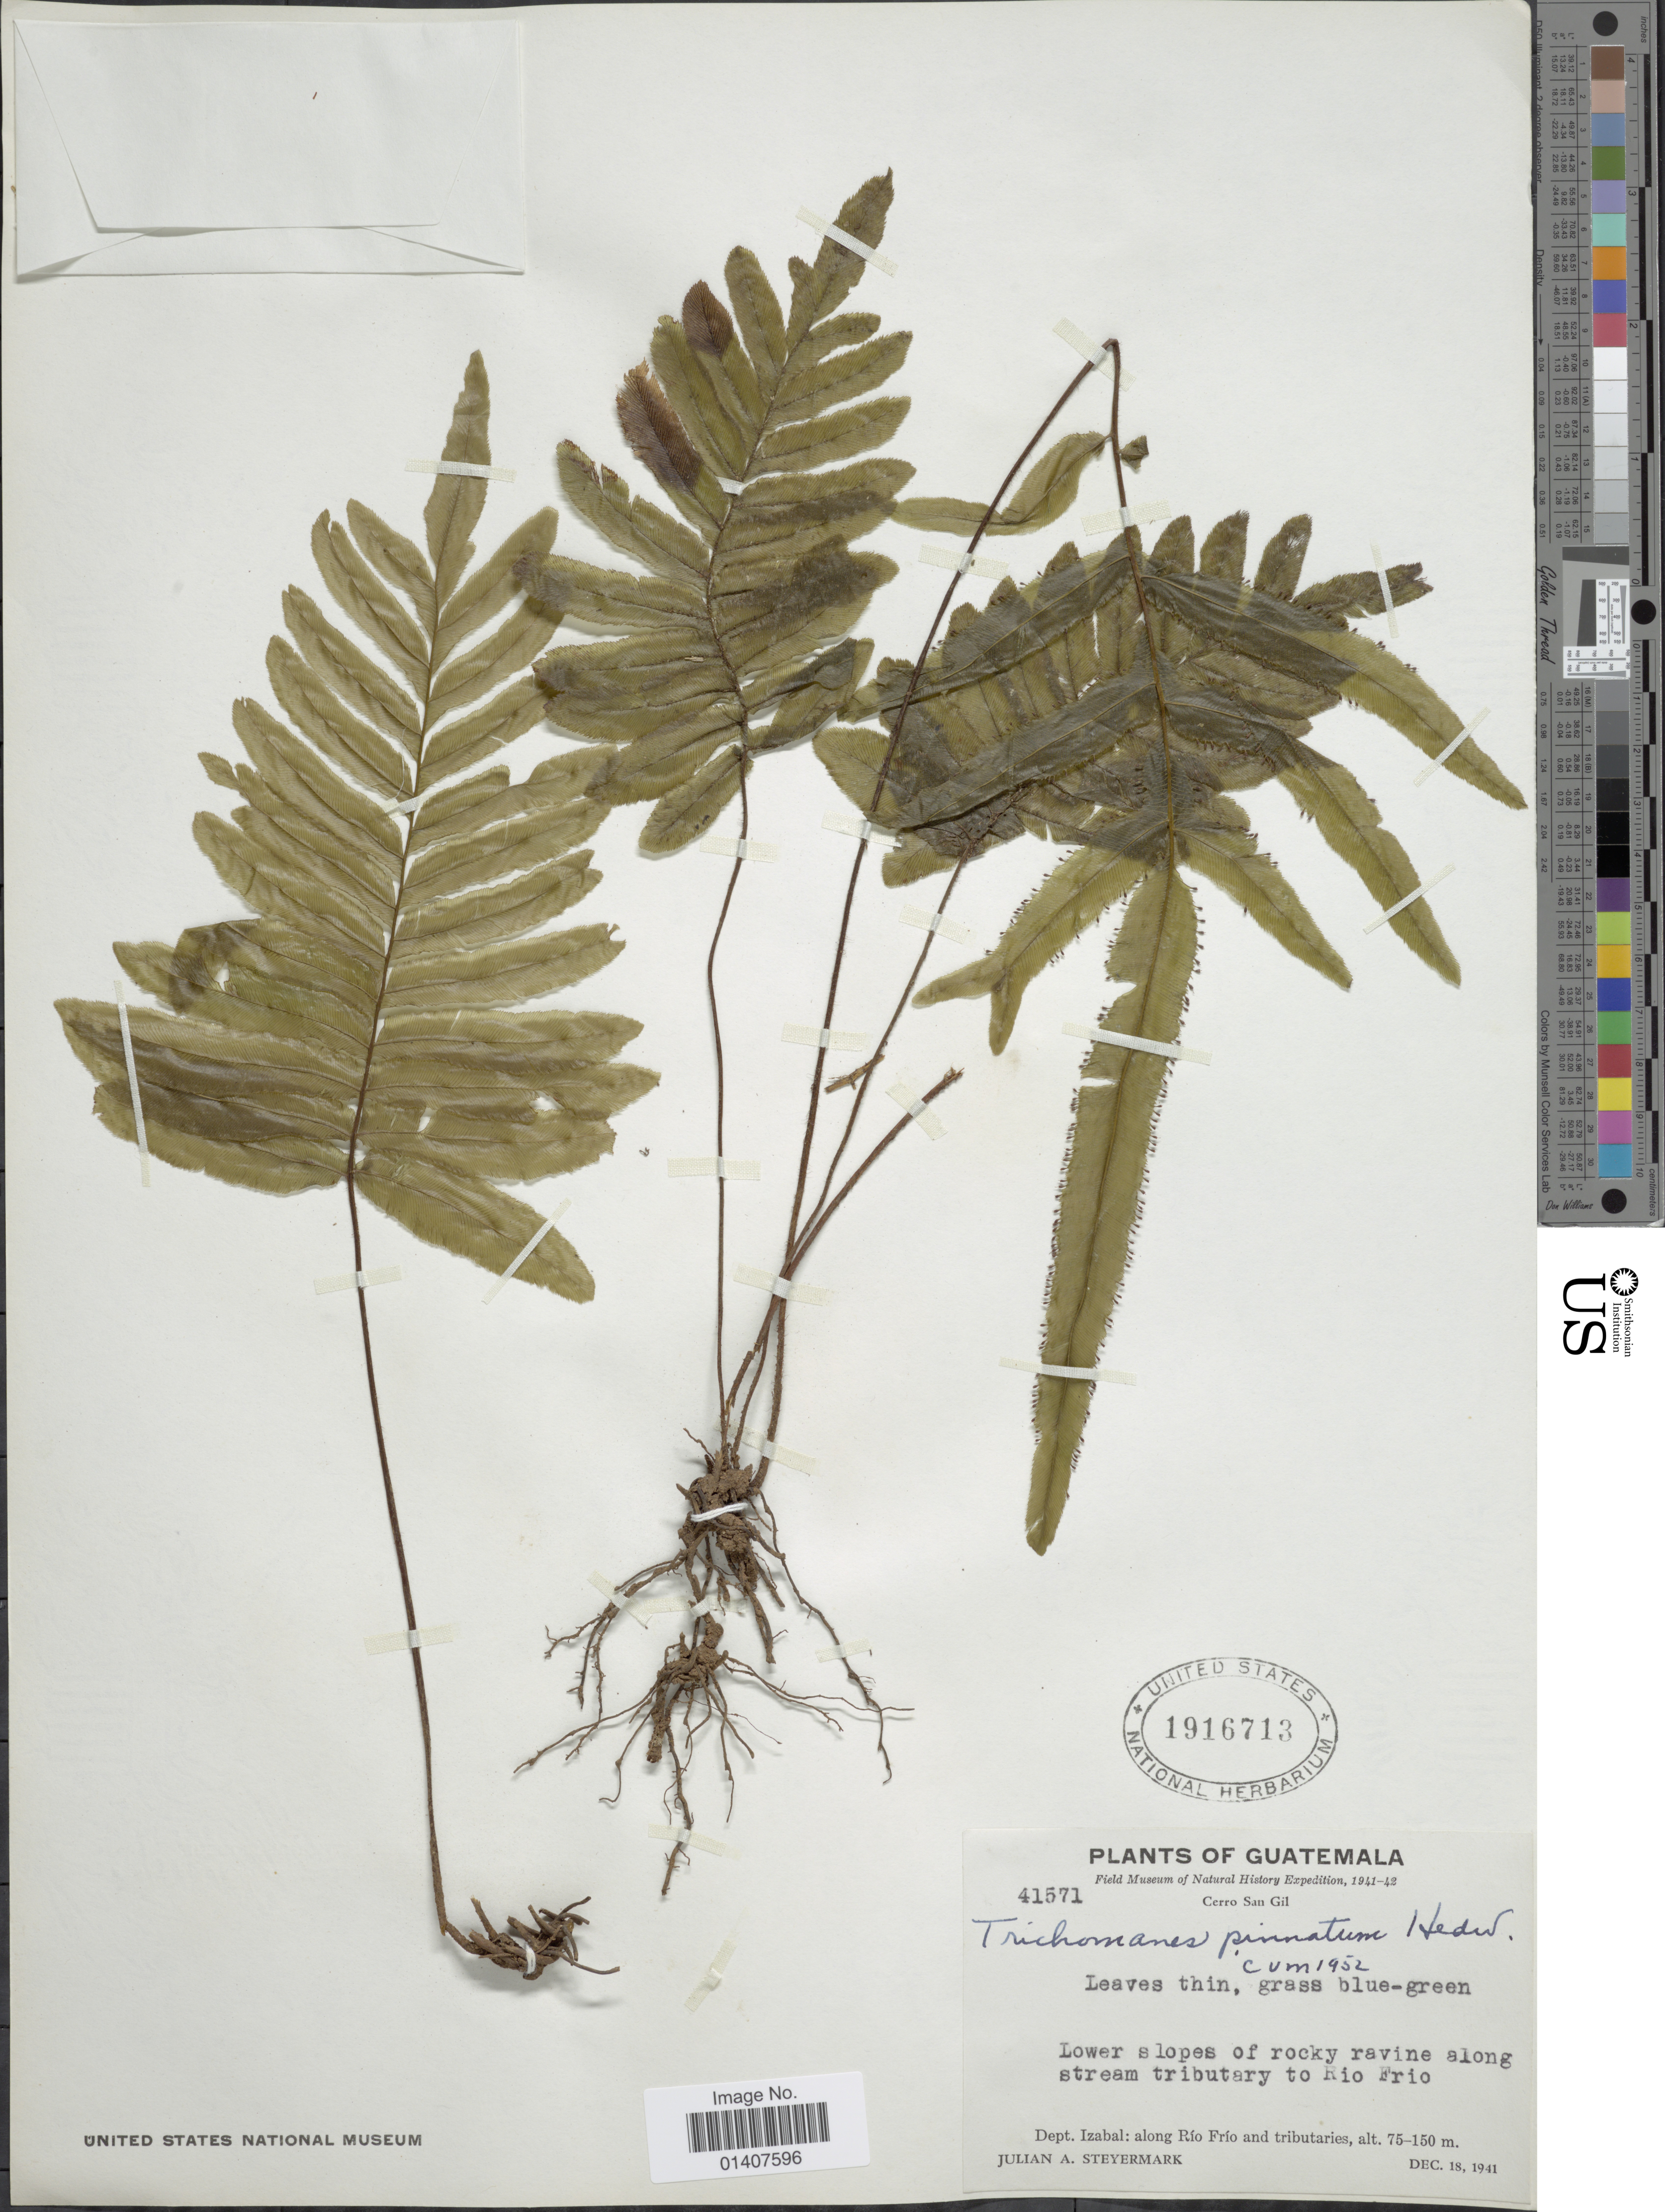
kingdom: Plantae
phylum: Tracheophyta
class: Polypodiopsida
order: Hymenophyllales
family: Hymenophyllaceae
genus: Trichomanes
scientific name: Trichomanes pinnatum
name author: Hedw.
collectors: J. Steyermark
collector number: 41571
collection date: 1941-12-18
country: Guatemala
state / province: Izabal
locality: Dept. Izabal: along Rio Frio and tributaries, Lower slopes of rocky ravince along stream tributary to Rio Frio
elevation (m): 75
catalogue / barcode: US 1916713